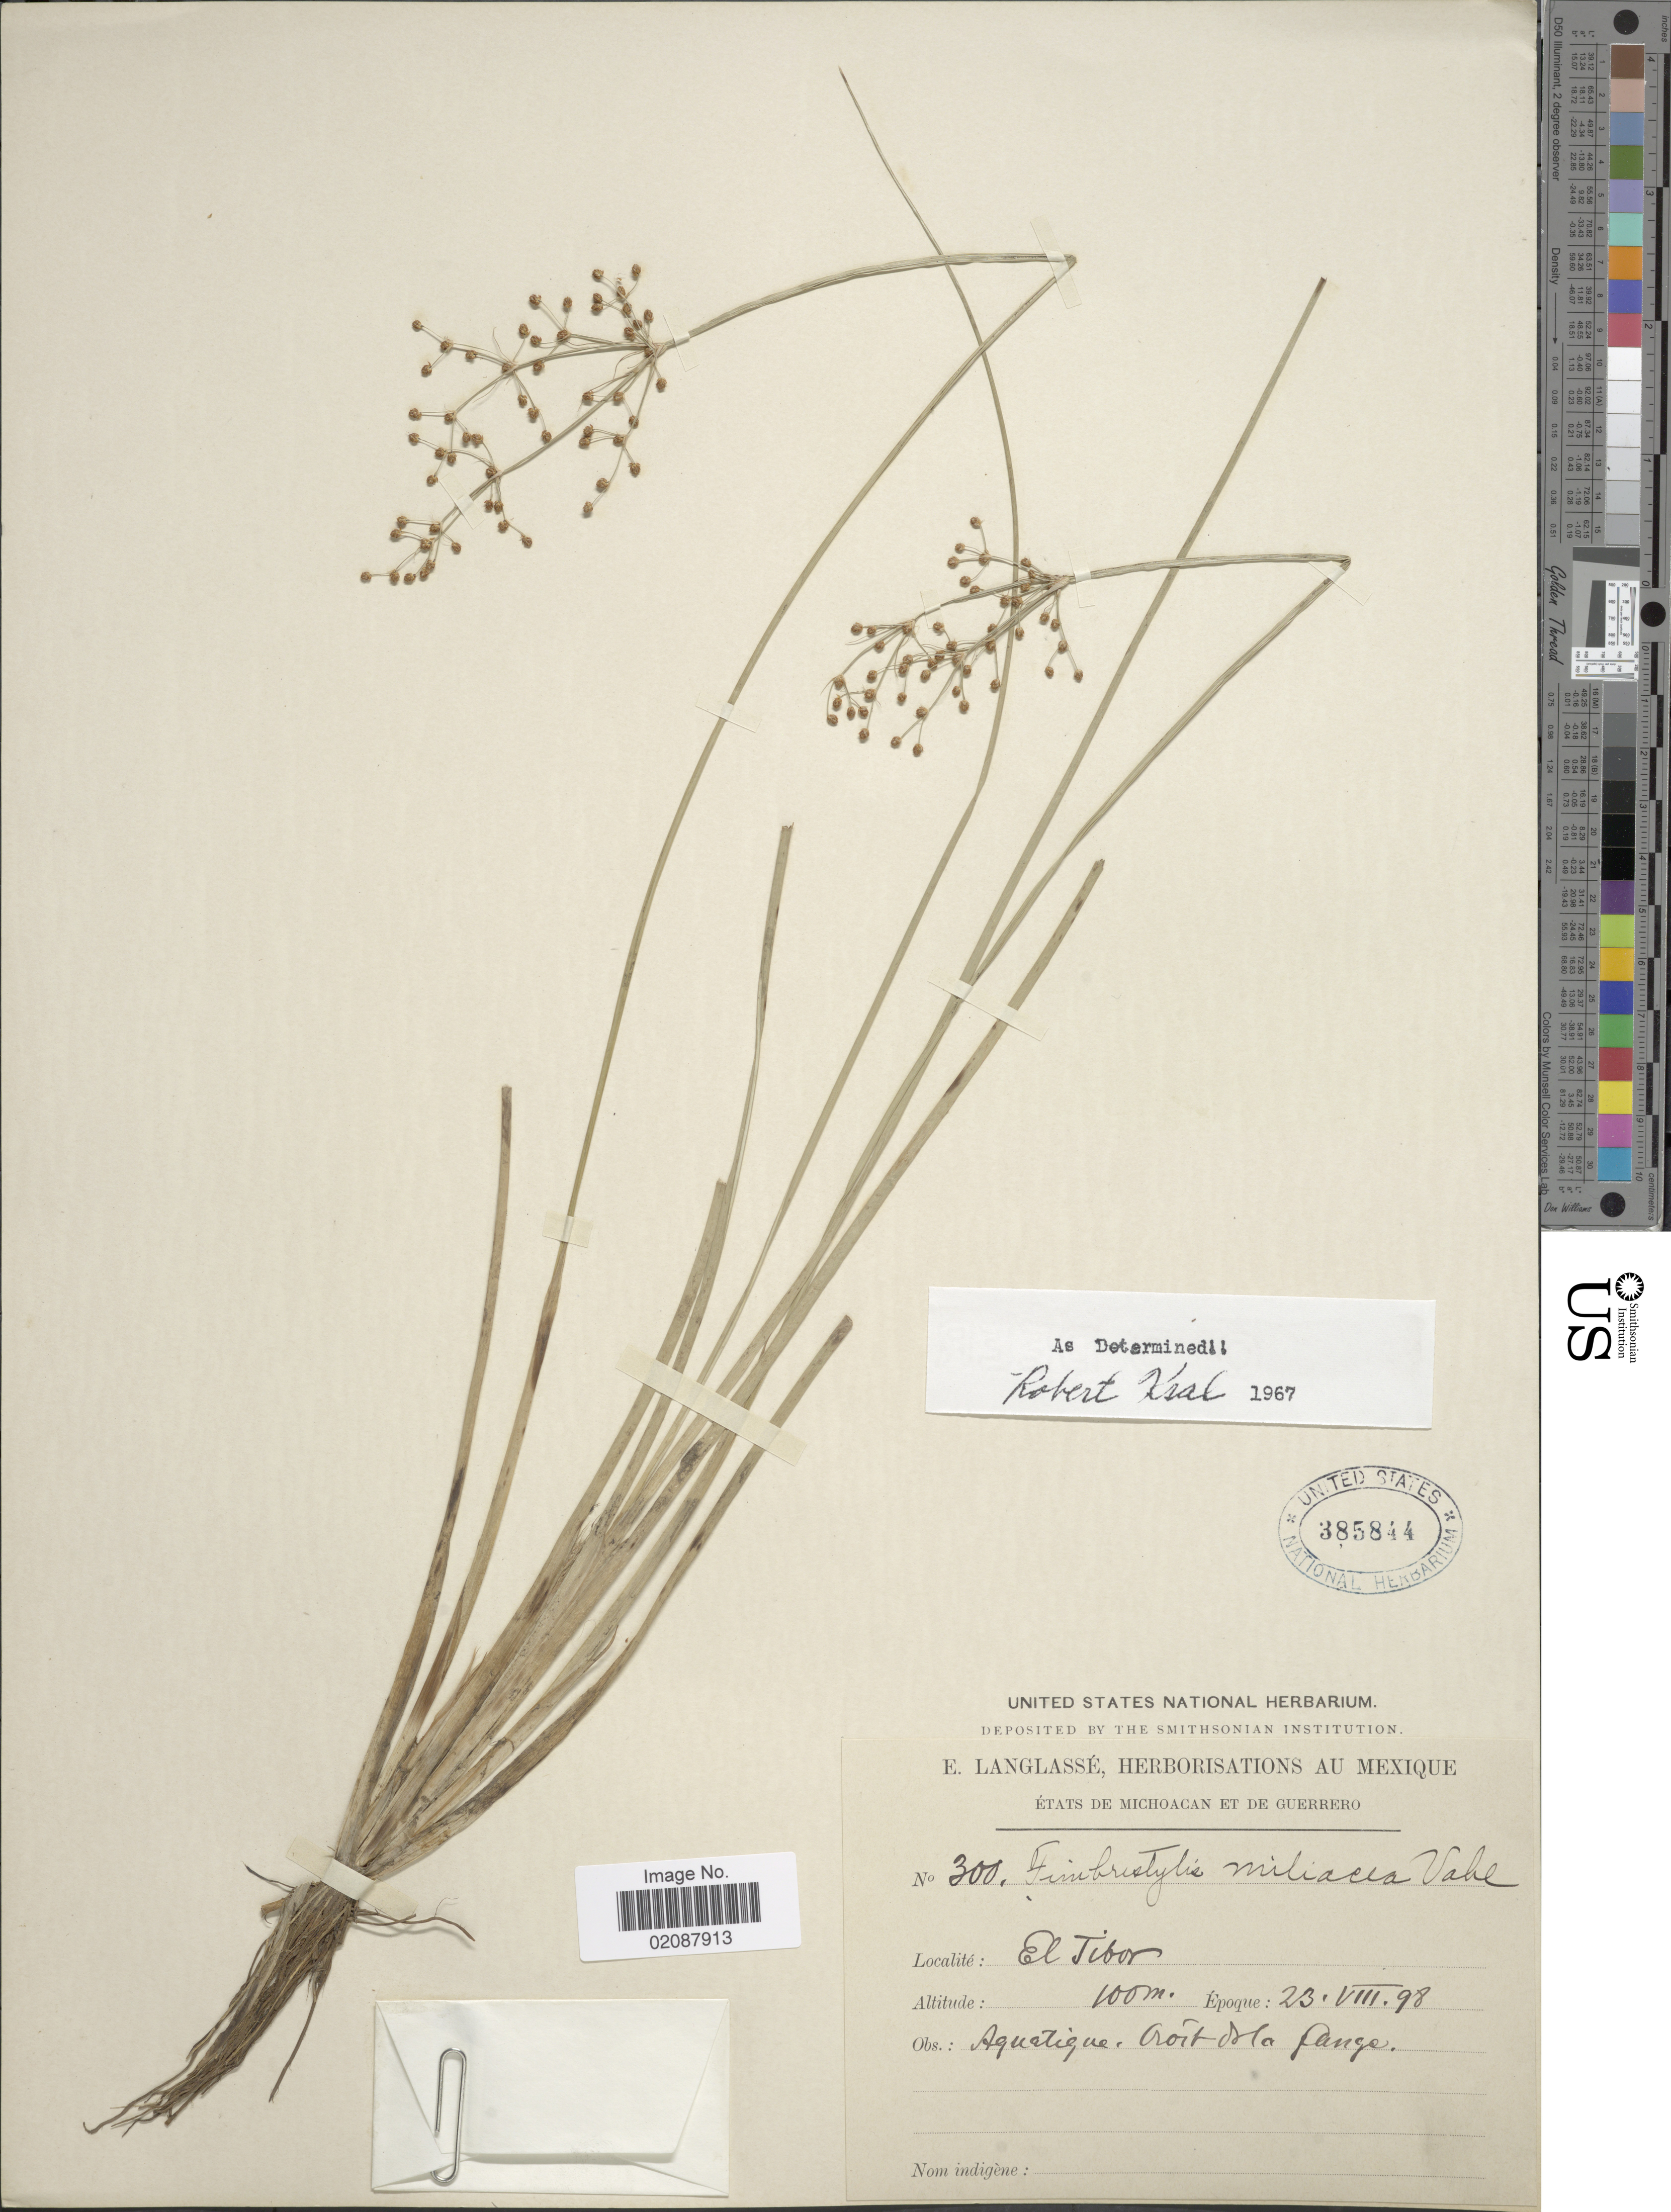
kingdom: Plantae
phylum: Tracheophyta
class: Liliopsida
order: Poales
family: Cyperaceae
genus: Fimbristylis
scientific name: Fimbristylis littoralis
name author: Gaudich.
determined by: Strong, M. T., (US), Smithsonian Institution - National Museum of Natural History (UNITED STATES)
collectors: E. Langlassé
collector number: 300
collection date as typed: Transcribed d/m/y: 23/8/98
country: Mexico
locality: El Tibor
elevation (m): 100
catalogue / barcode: US 385844